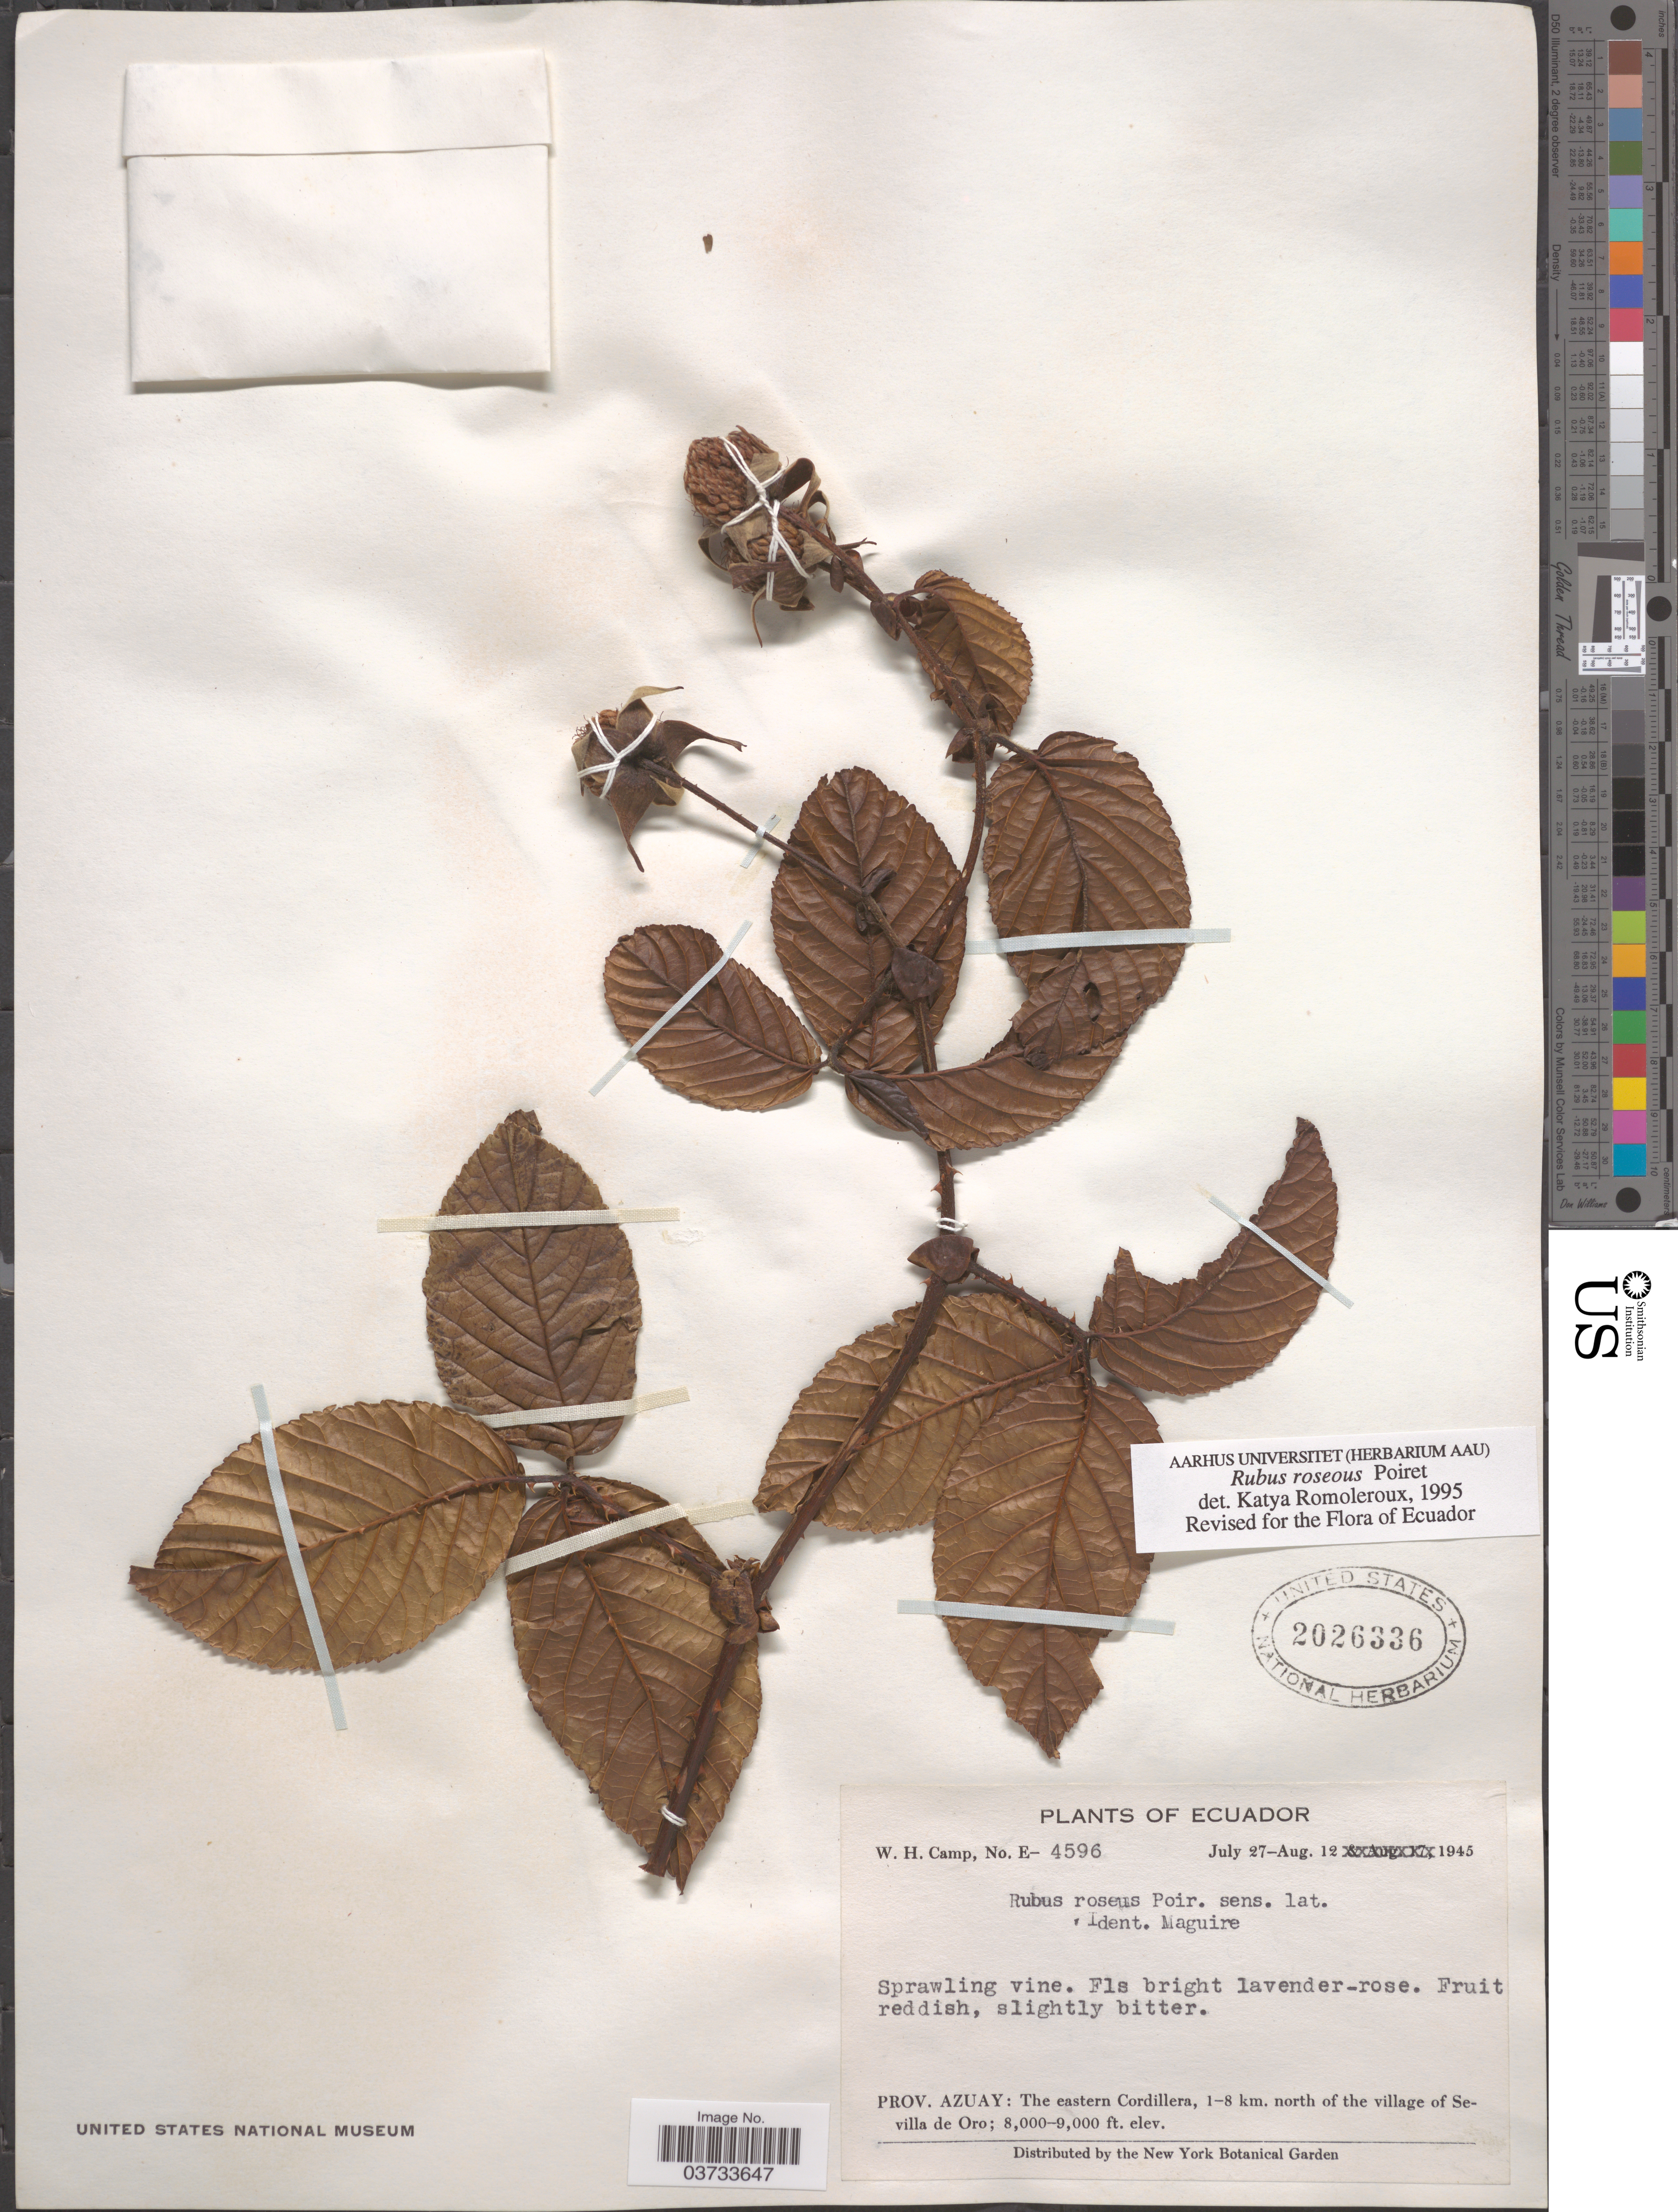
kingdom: Plantae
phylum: Tracheophyta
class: Magnoliopsida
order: Rosales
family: Rosaceae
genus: Rubus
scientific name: Rubus roseus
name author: Poir.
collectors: W. H. Camp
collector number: E-4596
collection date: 1945-07-27/1945-08-12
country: Ecuador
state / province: Azuay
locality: The eastern Cordillera, 1-8 km. north of the village of Sevilla de Oro.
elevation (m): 2438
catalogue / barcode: US 2026336